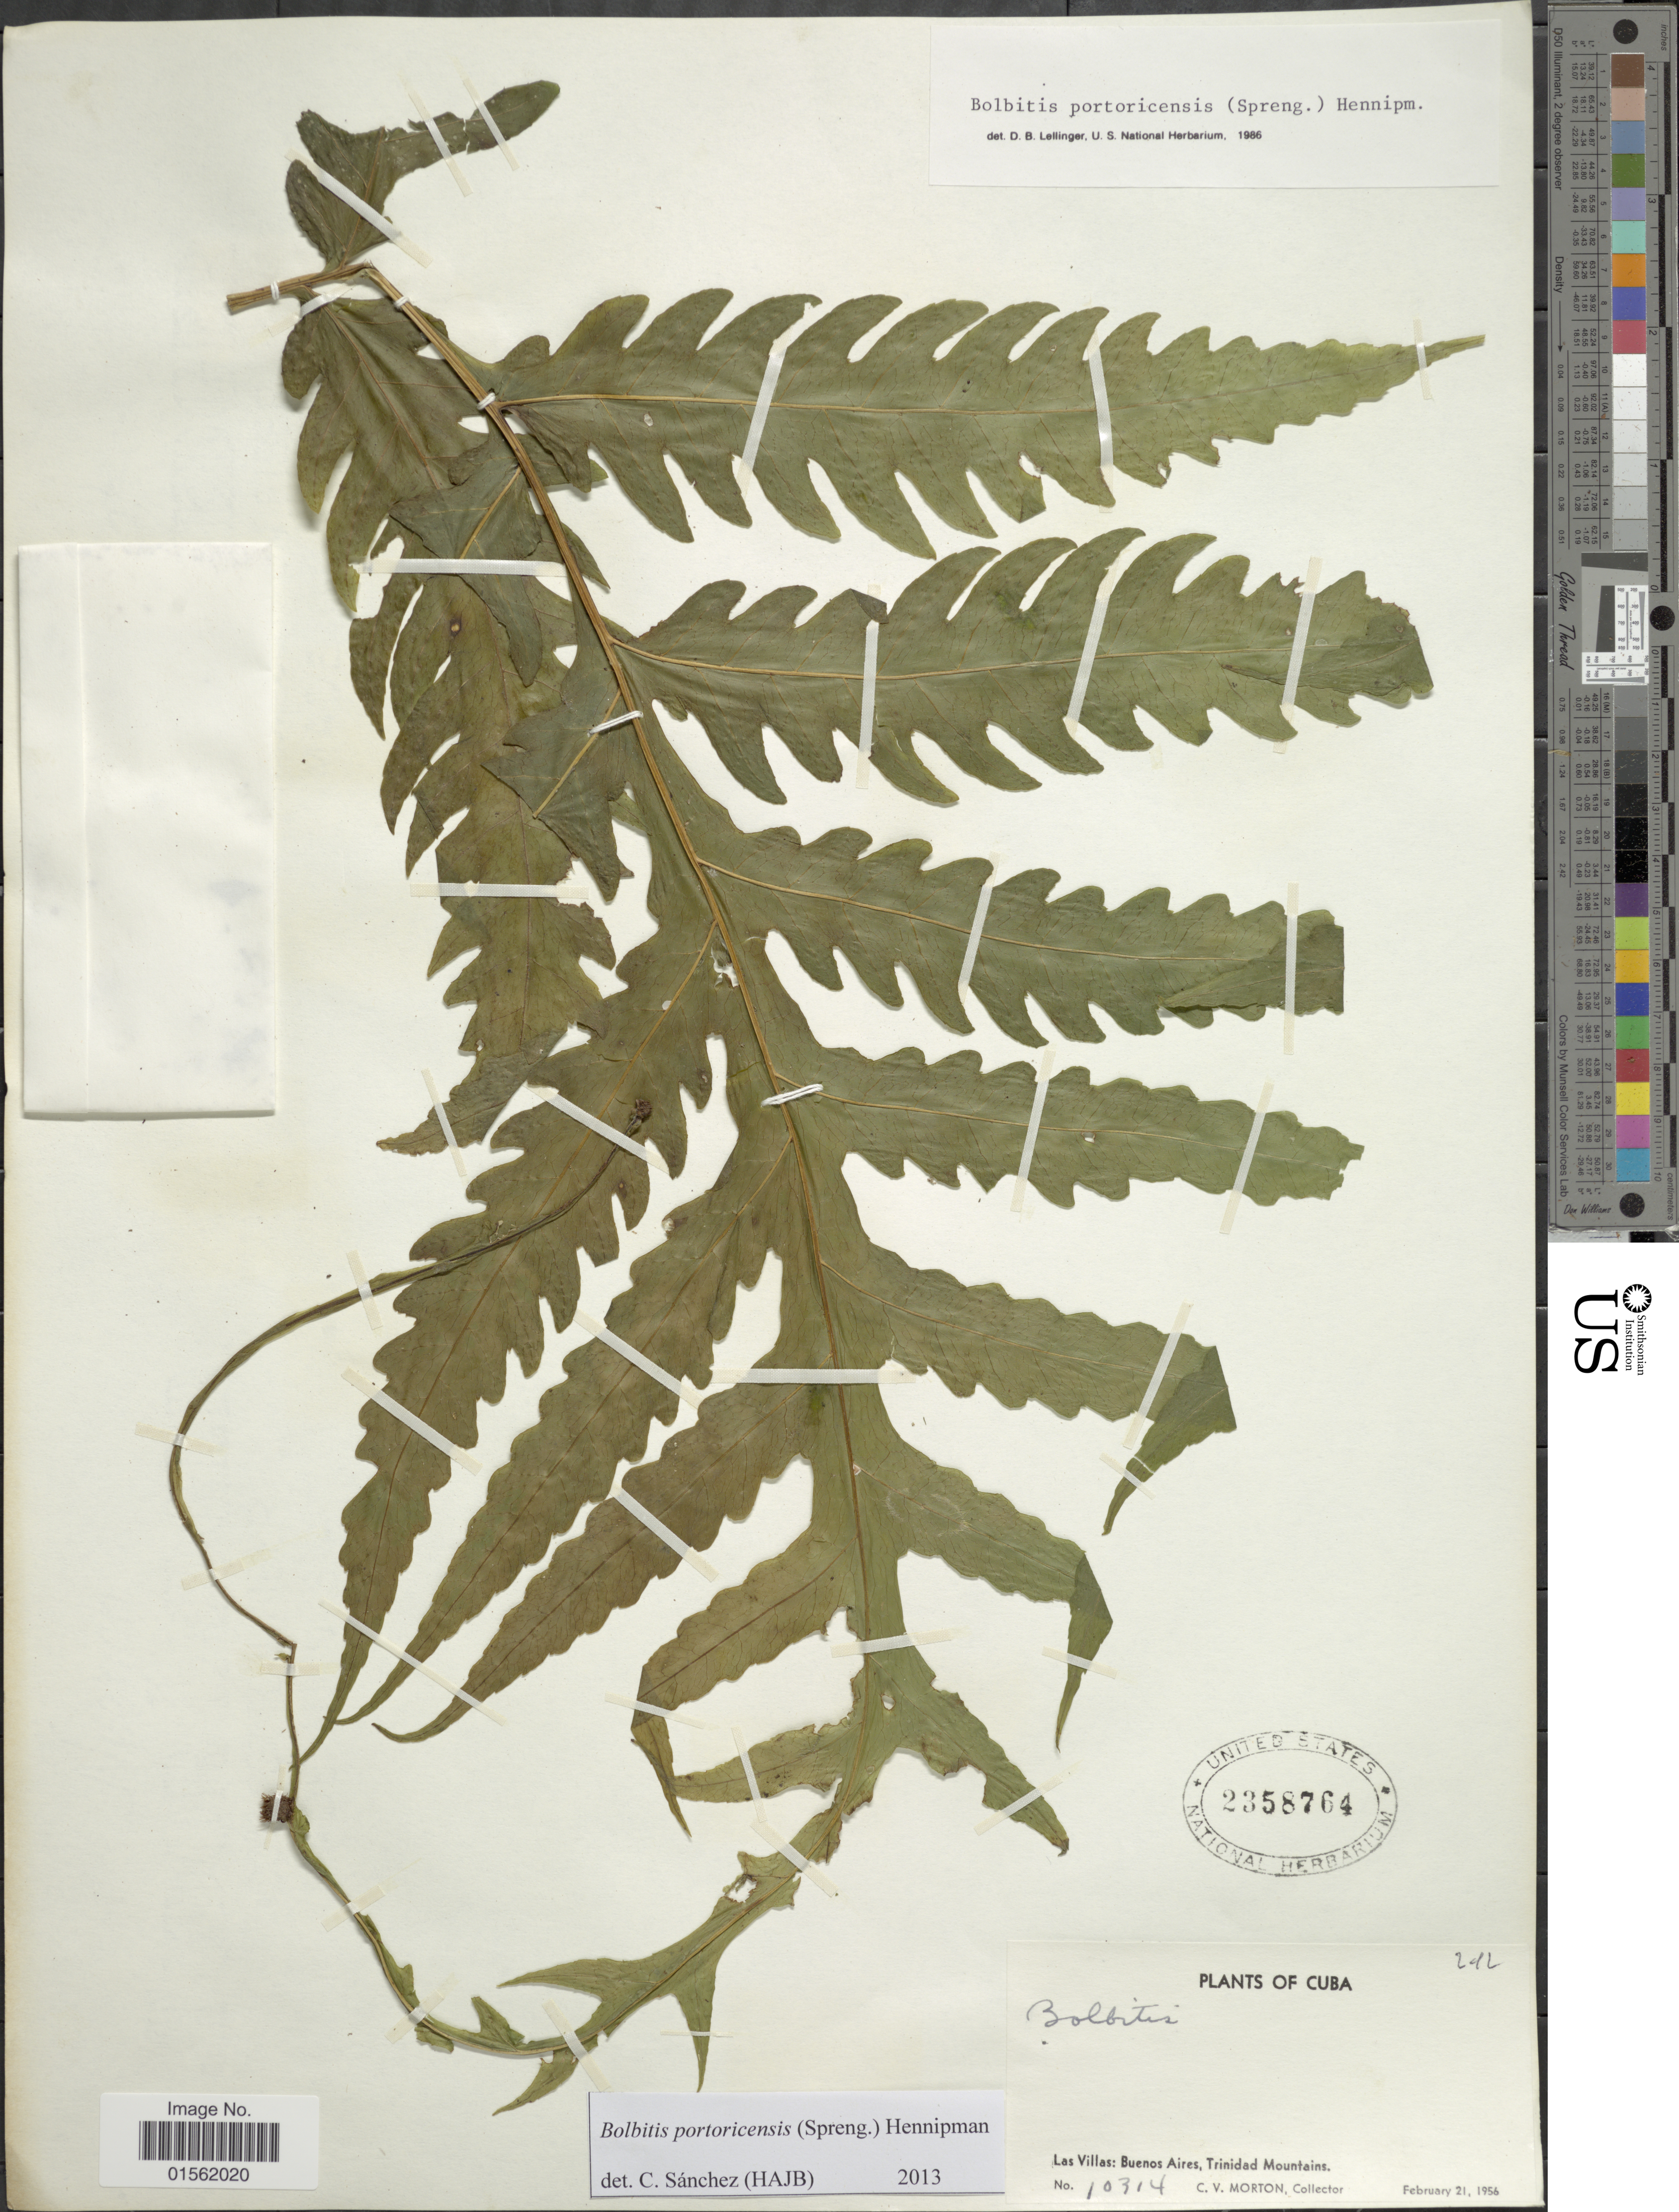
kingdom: Plantae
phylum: Tracheophyta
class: Polypodiopsida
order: Polypodiales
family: Dryopteridaceae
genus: Bolbitis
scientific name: Bolbitis portoricensis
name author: (Spreng.) Hennipman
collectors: C. V. Morton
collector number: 10314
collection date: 1956-02-21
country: Cuba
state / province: Las Villas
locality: Buenos Aires, Trinidad Mountains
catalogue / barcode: US 2358764